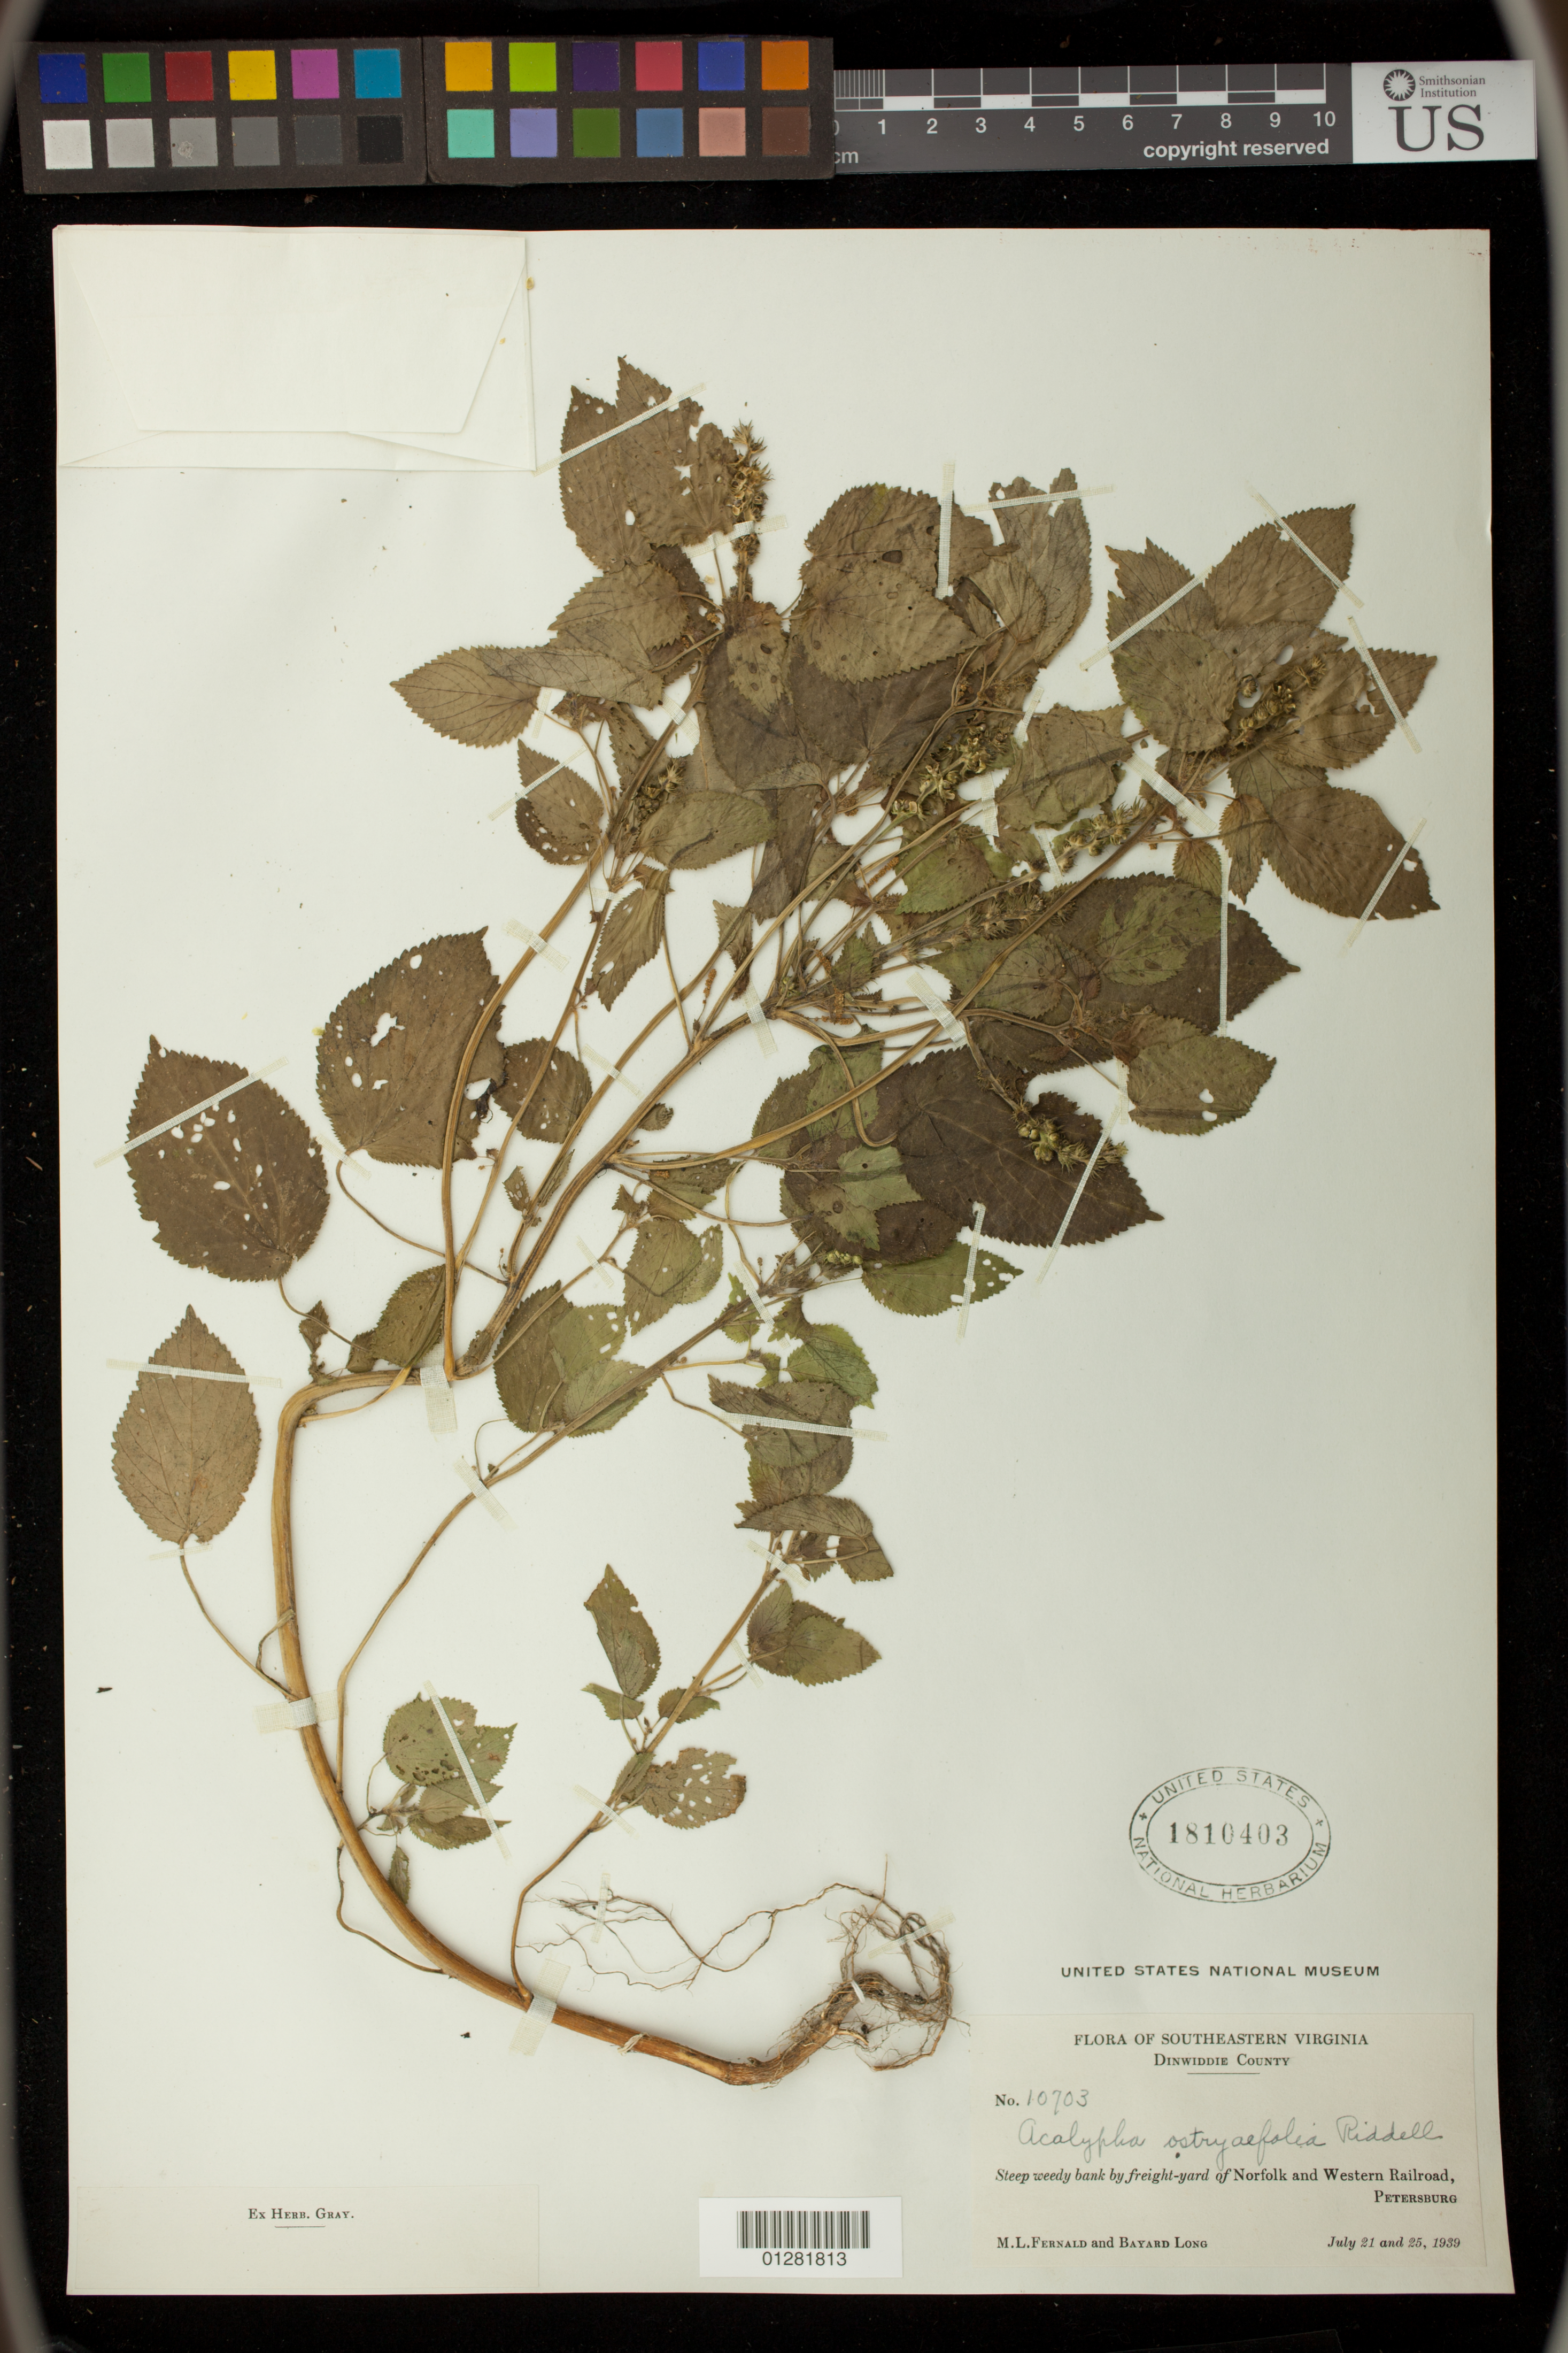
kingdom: Plantae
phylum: Tracheophyta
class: Magnoliopsida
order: Malpighiales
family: Euphorbiaceae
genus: Acalypha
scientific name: Acalypha ostryifolia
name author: Ridd.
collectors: M. L. Fernald & B. H. Long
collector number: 10703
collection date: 1939-07-21/1939-07-25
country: United States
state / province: Virginia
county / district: Dinwiddie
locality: Freight yard of Norfolk and Western Railroad, Petersburg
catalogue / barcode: US 1810403